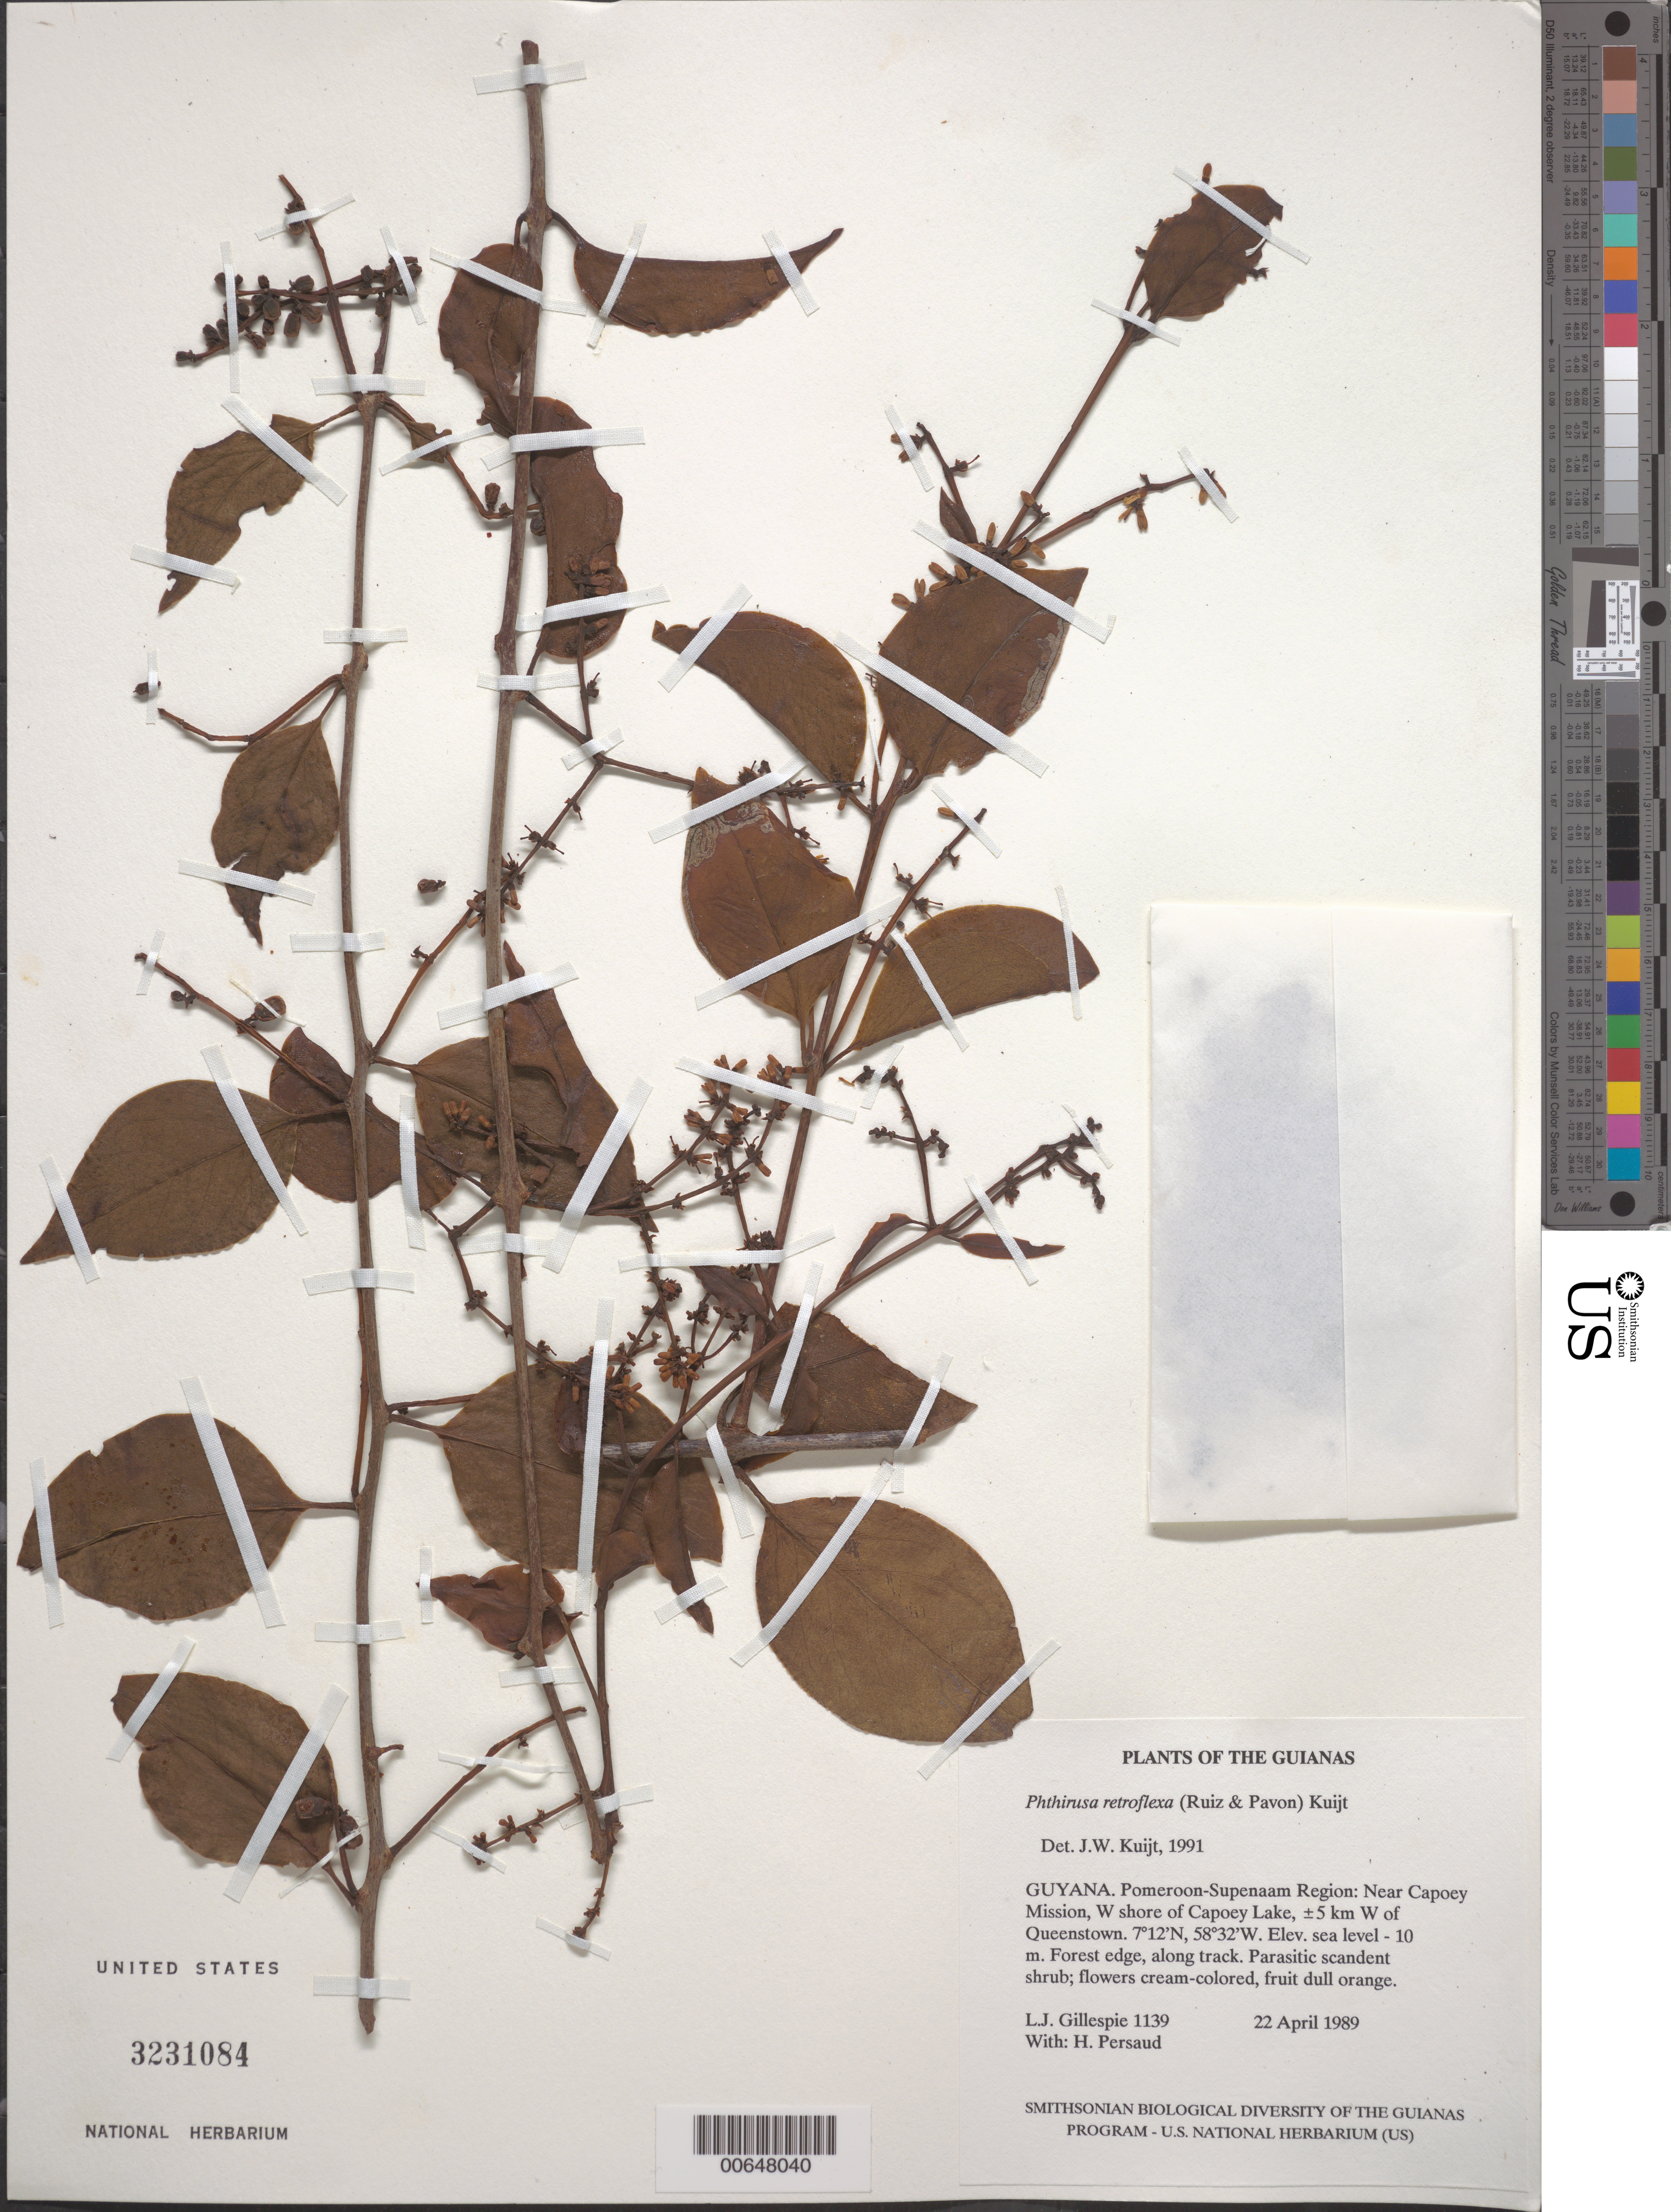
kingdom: Plantae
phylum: Tracheophyta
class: Magnoliopsida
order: Santalales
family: Loranthaceae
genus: Phthirusa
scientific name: Phthirusa retroflexa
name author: (Ruiz & Pav.) Kuijt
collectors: L. Gillespie & H. Persaud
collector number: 1139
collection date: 1989-04-22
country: Guyana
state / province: Pomeroon-Supenaam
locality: Pomeroon-Supenaam Region: Near Capoey Mission, W shore of Capoey Lake, ± 5 km W of Queenstown.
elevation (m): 0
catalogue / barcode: US 3231084